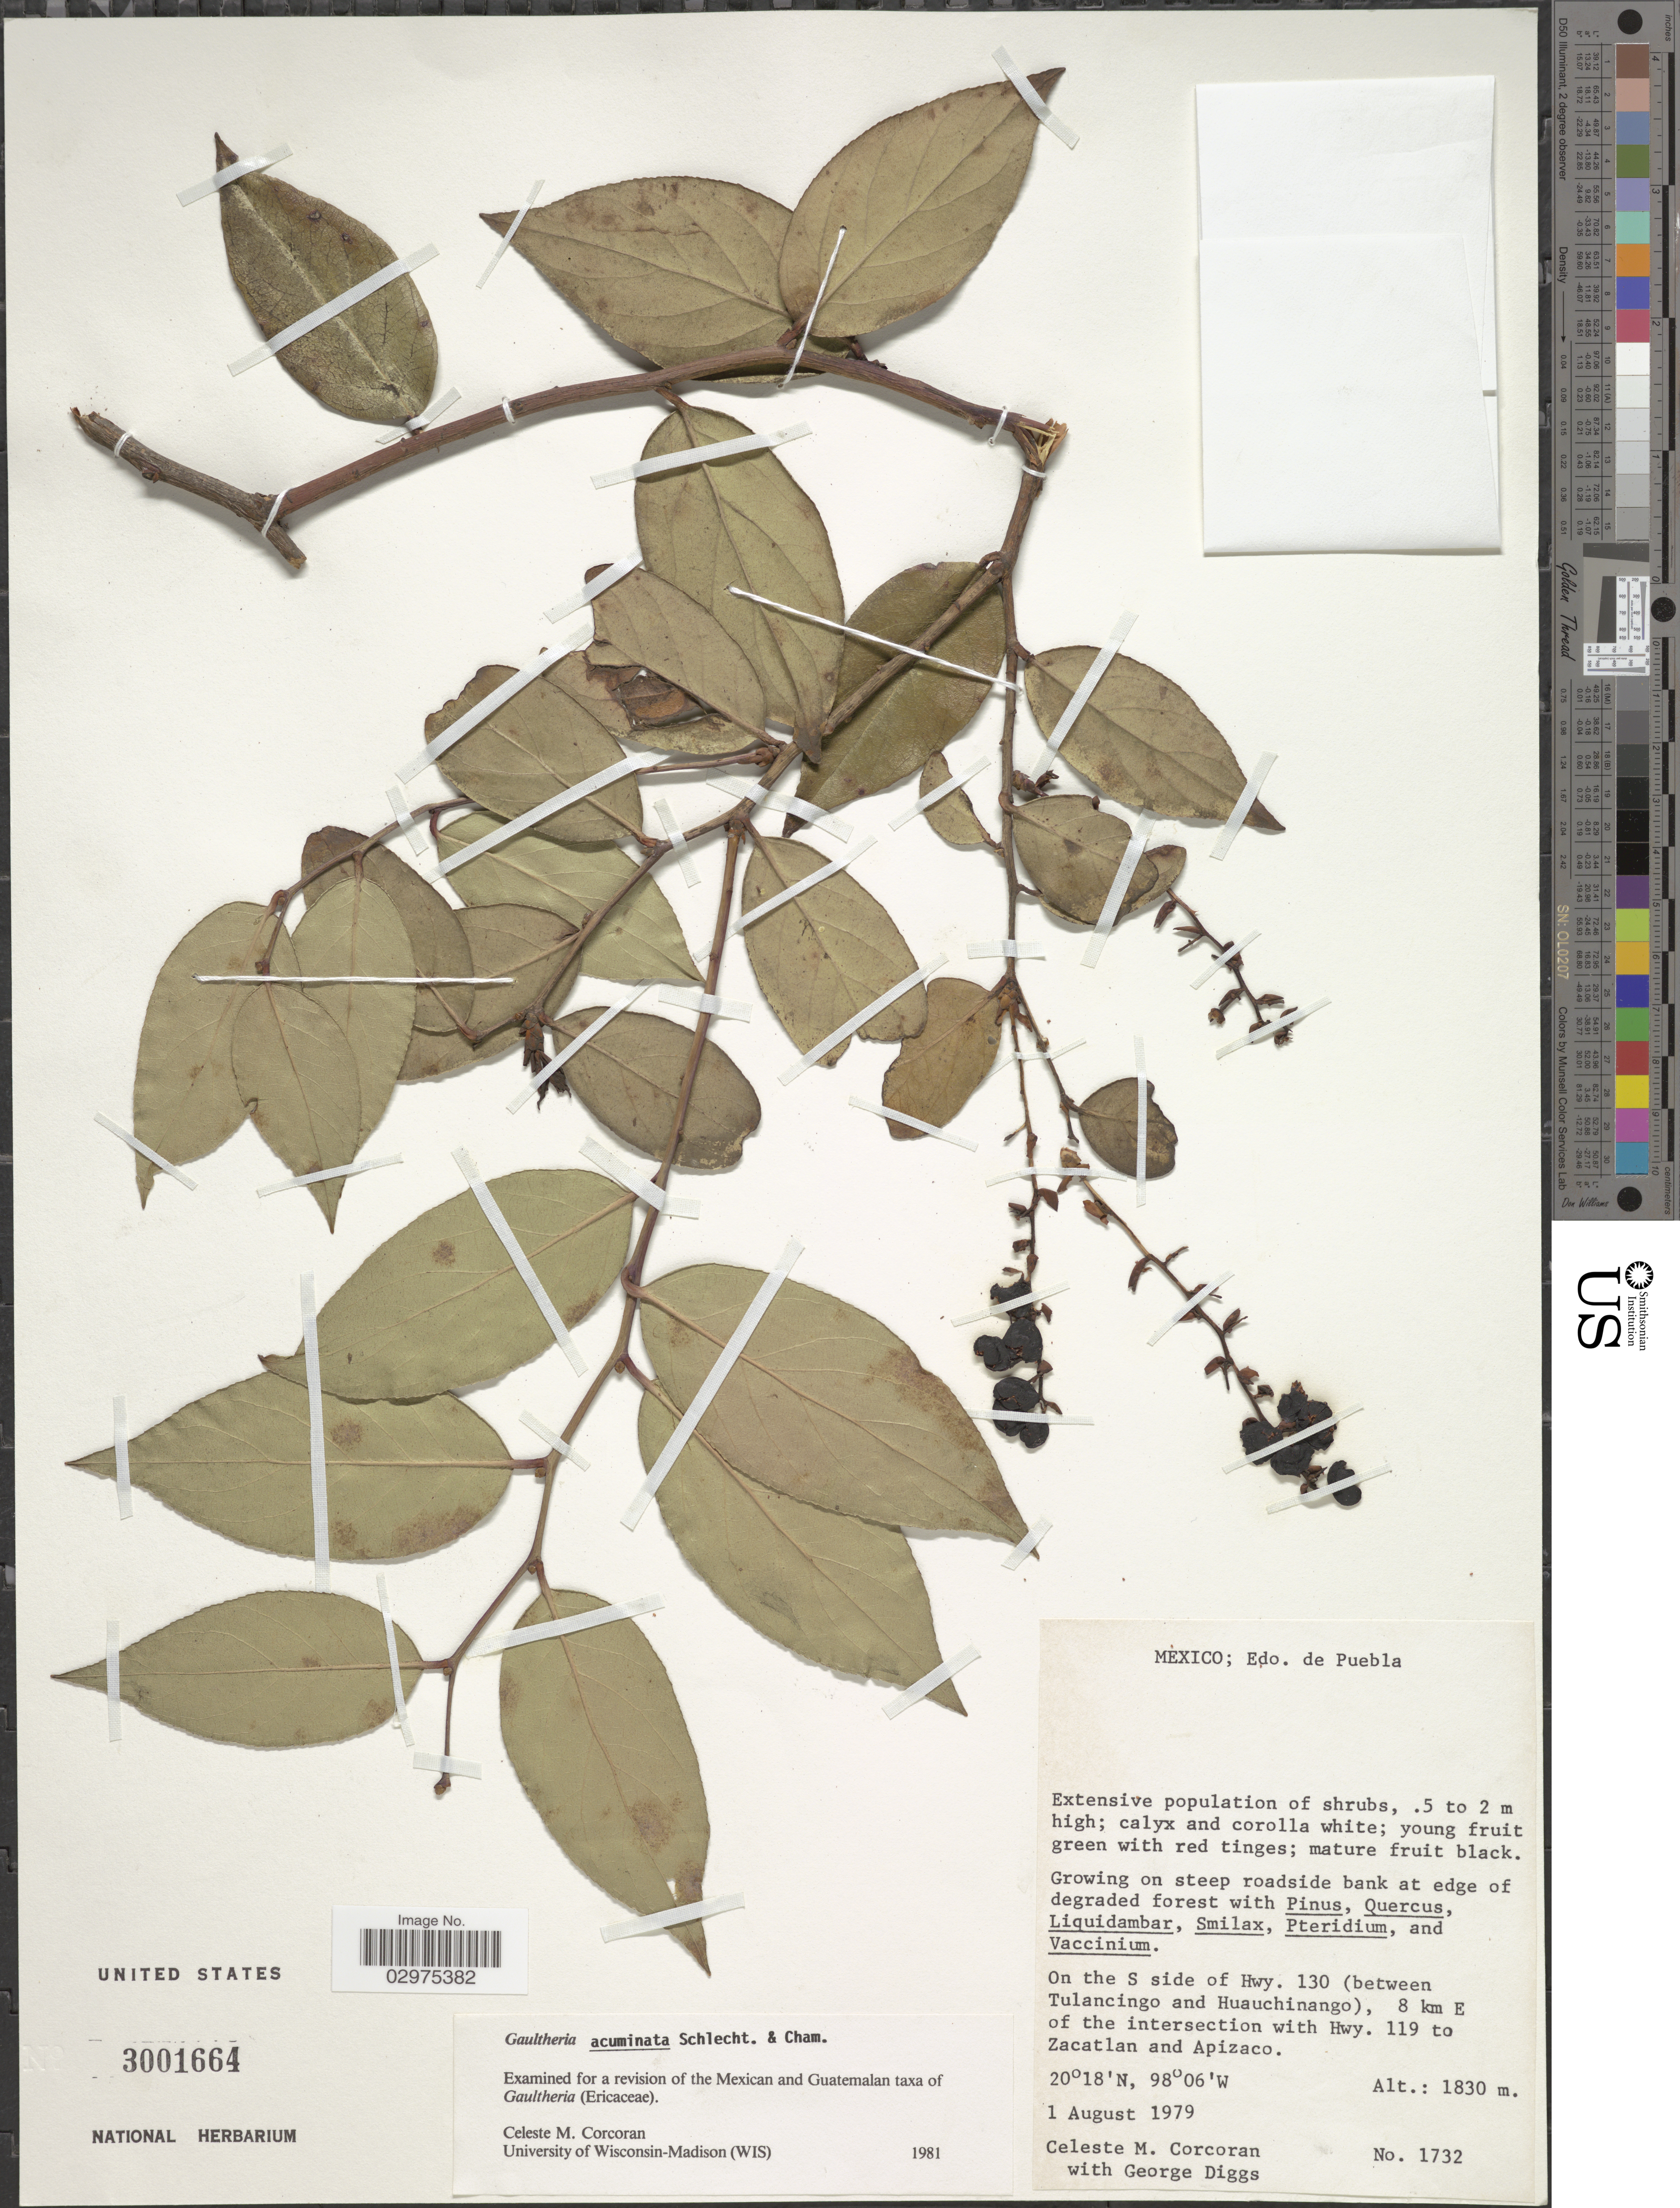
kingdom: Plantae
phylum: Tracheophyta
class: Magnoliopsida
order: Ericales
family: Ericaceae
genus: Gaultheria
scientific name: Gaultheria acuminata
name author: Schltdl. & Cham.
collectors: C. Corcoran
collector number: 1732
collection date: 1979-08-01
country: Mexico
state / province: Puebla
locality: On the S side of Hwy. 130 (between Tulancingo and Huauchinango), 8 km E of the intersection with Hwy. 119 to Zacatlan and Apizaco.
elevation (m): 1830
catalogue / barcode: US 3001664